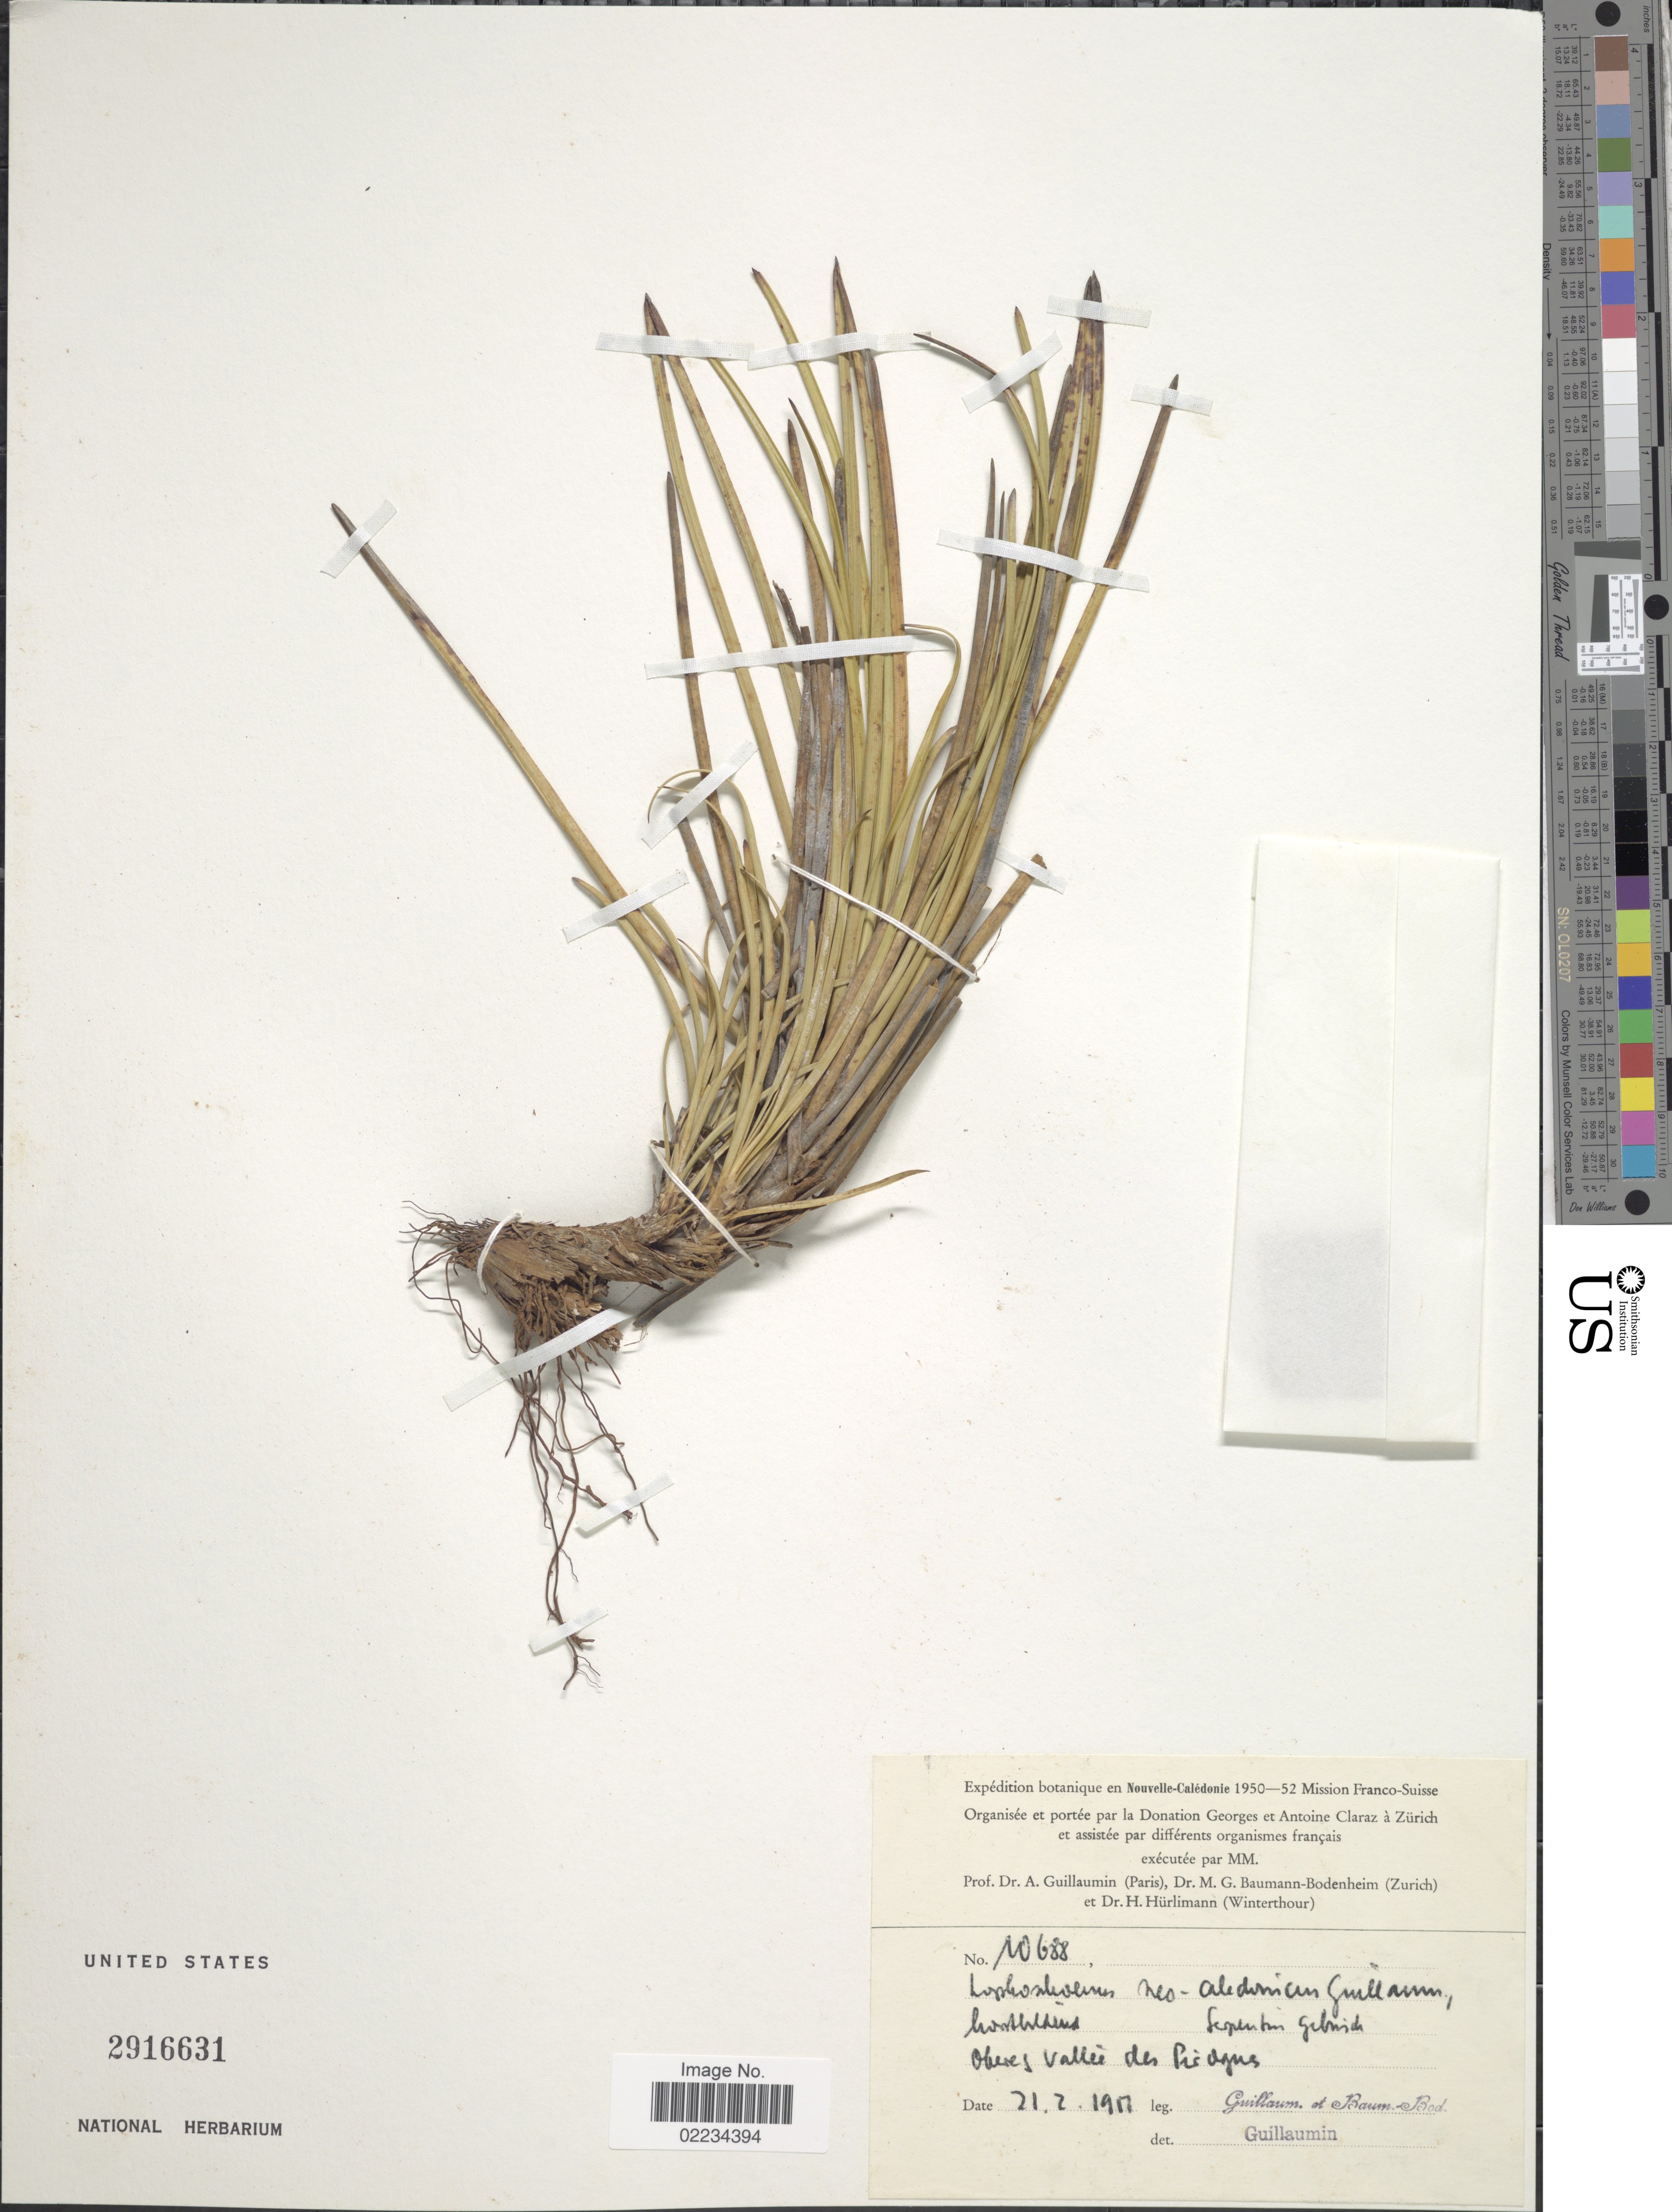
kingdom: Plantae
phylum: Tracheophyta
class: Liliopsida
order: Poales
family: Cyperaceae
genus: Schoenus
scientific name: Schoenus neocaledonicus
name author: C.B. Clarke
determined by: Strong, Mark T., (BOT), Smithsonian Institution - National Museum of Natural History (UNITED STATES)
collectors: A. Guillaumin, M. G. Baumann-Bodenheim & H. Hürlimann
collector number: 10688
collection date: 1951-02-21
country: New Caledonia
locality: Serpentine gebüsche, Oberes Vallée des [illegible text]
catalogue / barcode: US 2916631